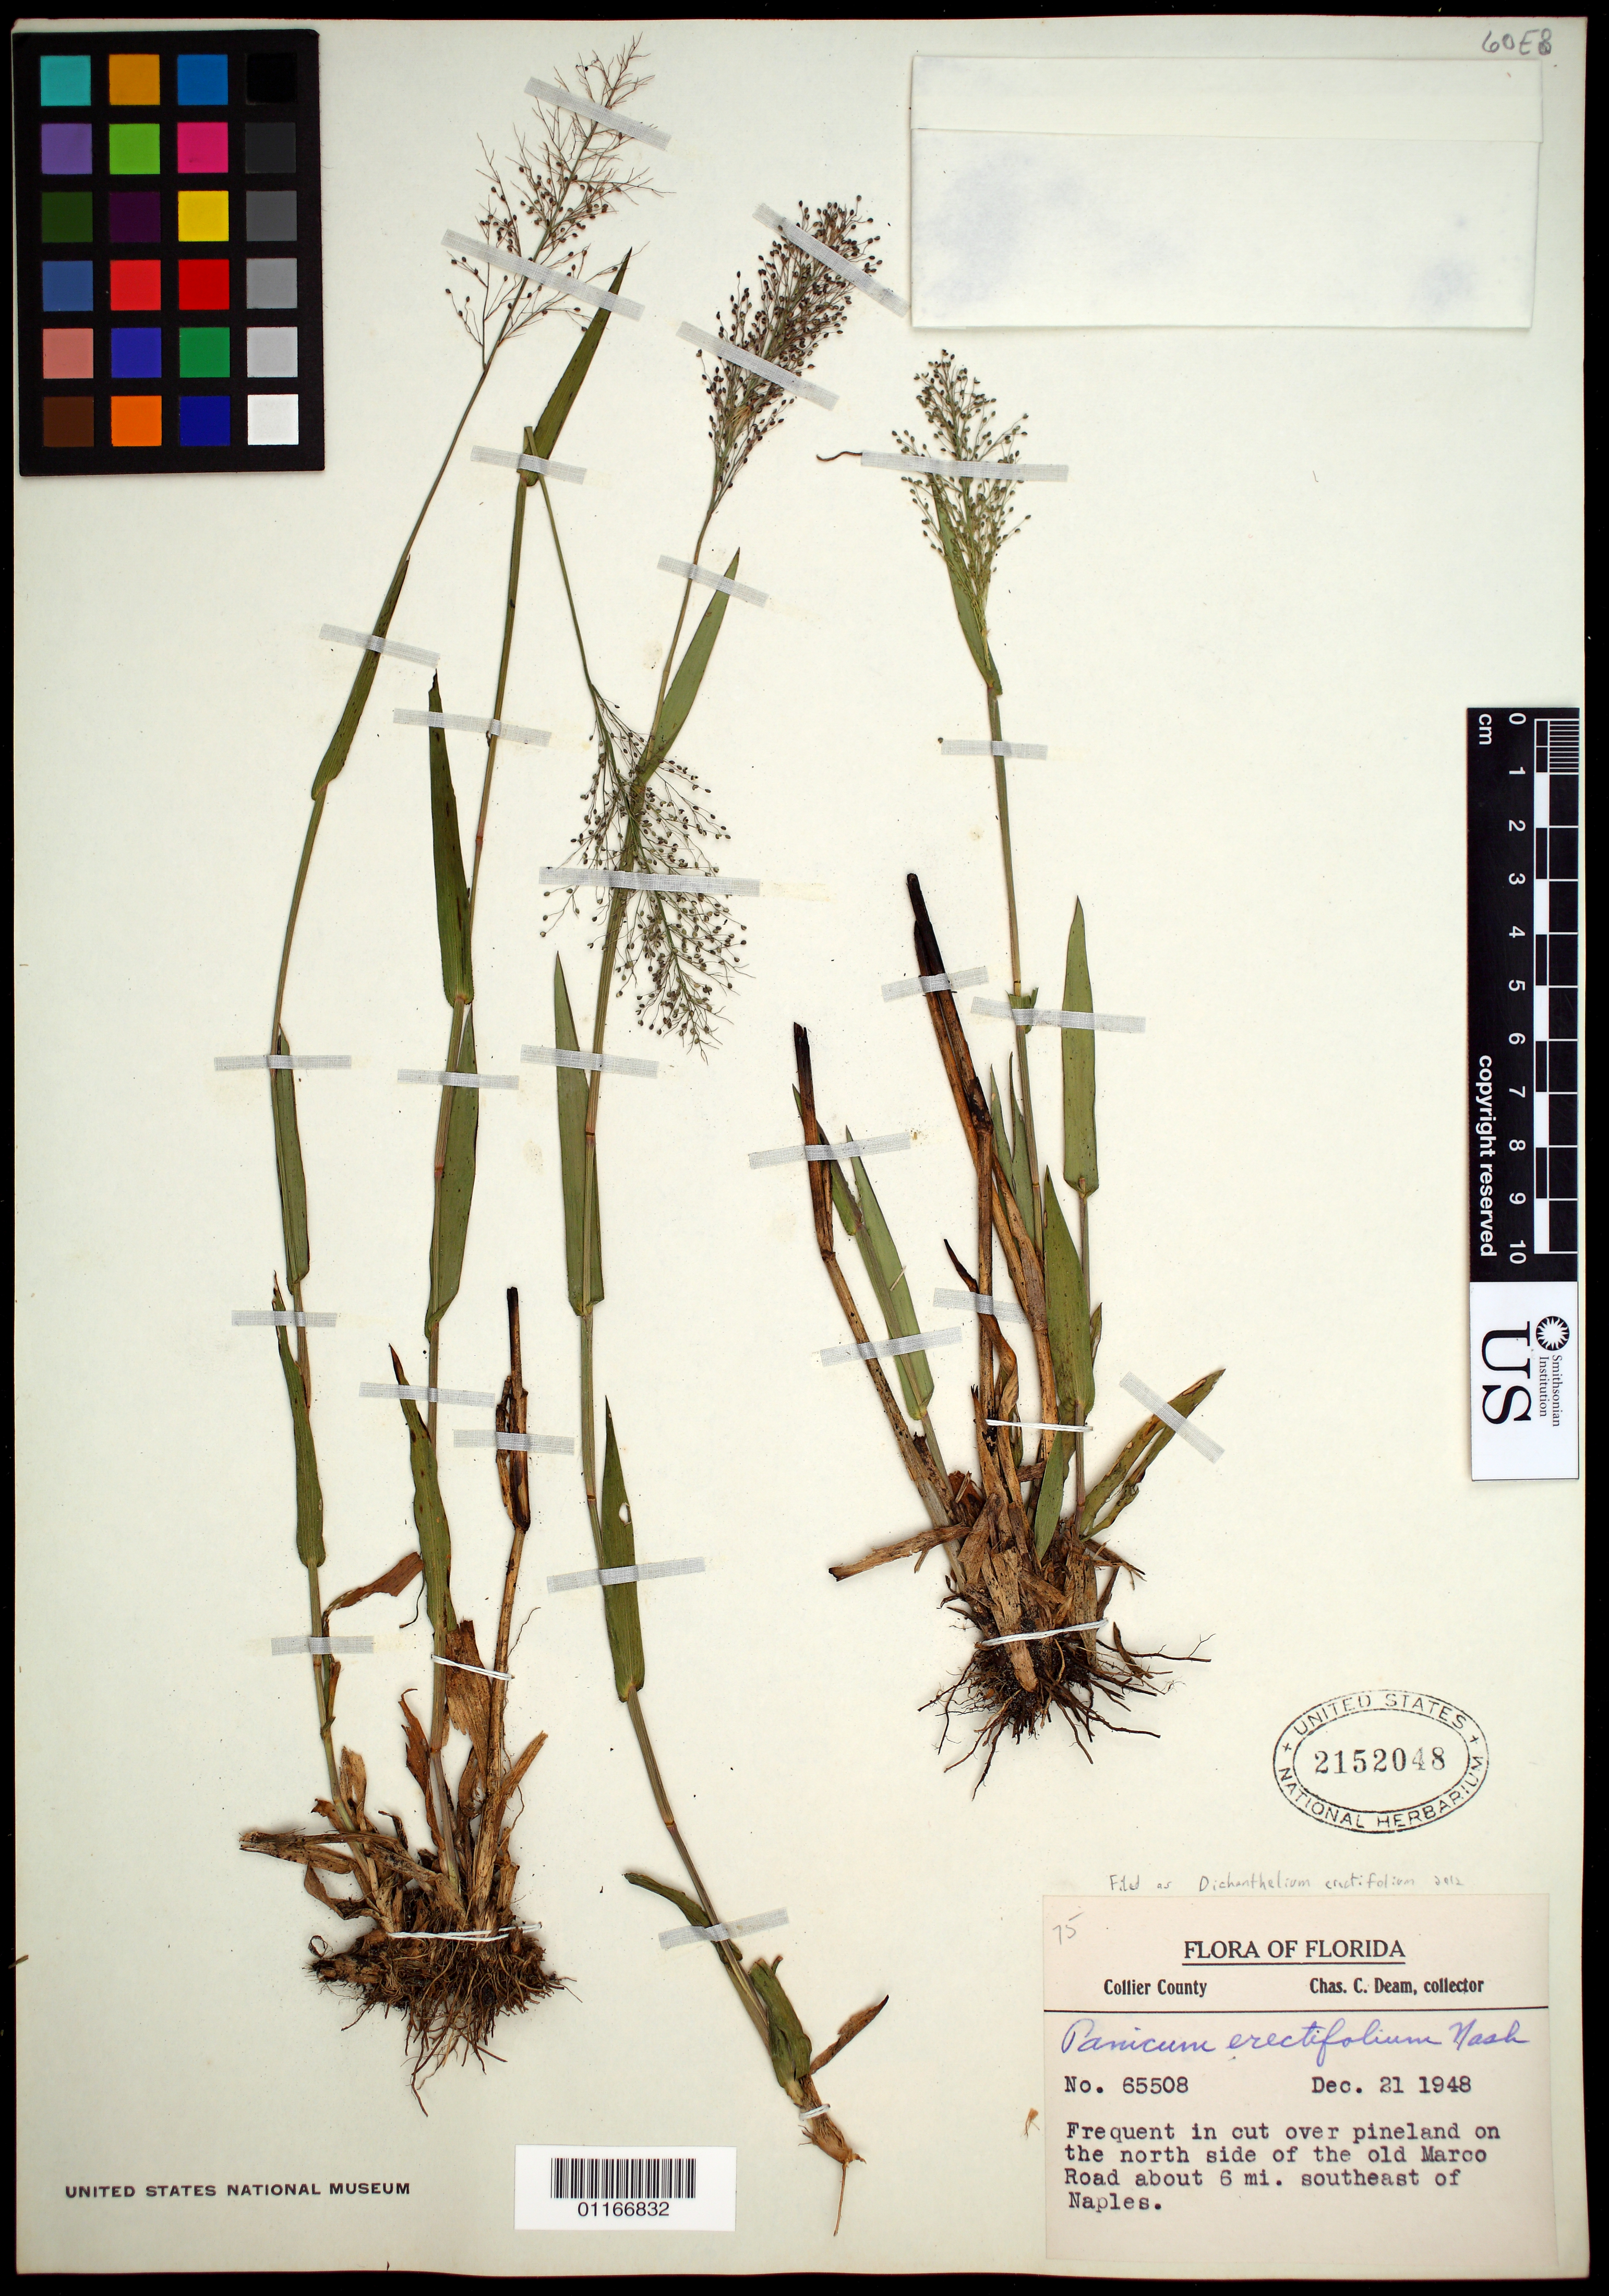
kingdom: Plantae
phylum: Tracheophyta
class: Liliopsida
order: Poales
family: Poaceae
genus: Dichanthelium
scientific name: Dichanthelium sphaerocarpon var. floridanum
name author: (Vasey) Davidse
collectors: C. C. Deam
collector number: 65508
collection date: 1948-12-21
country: United States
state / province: Florida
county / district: Collier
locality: North side of the old Maroo Road about 6 miles southeast of Naples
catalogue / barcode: US 2152048